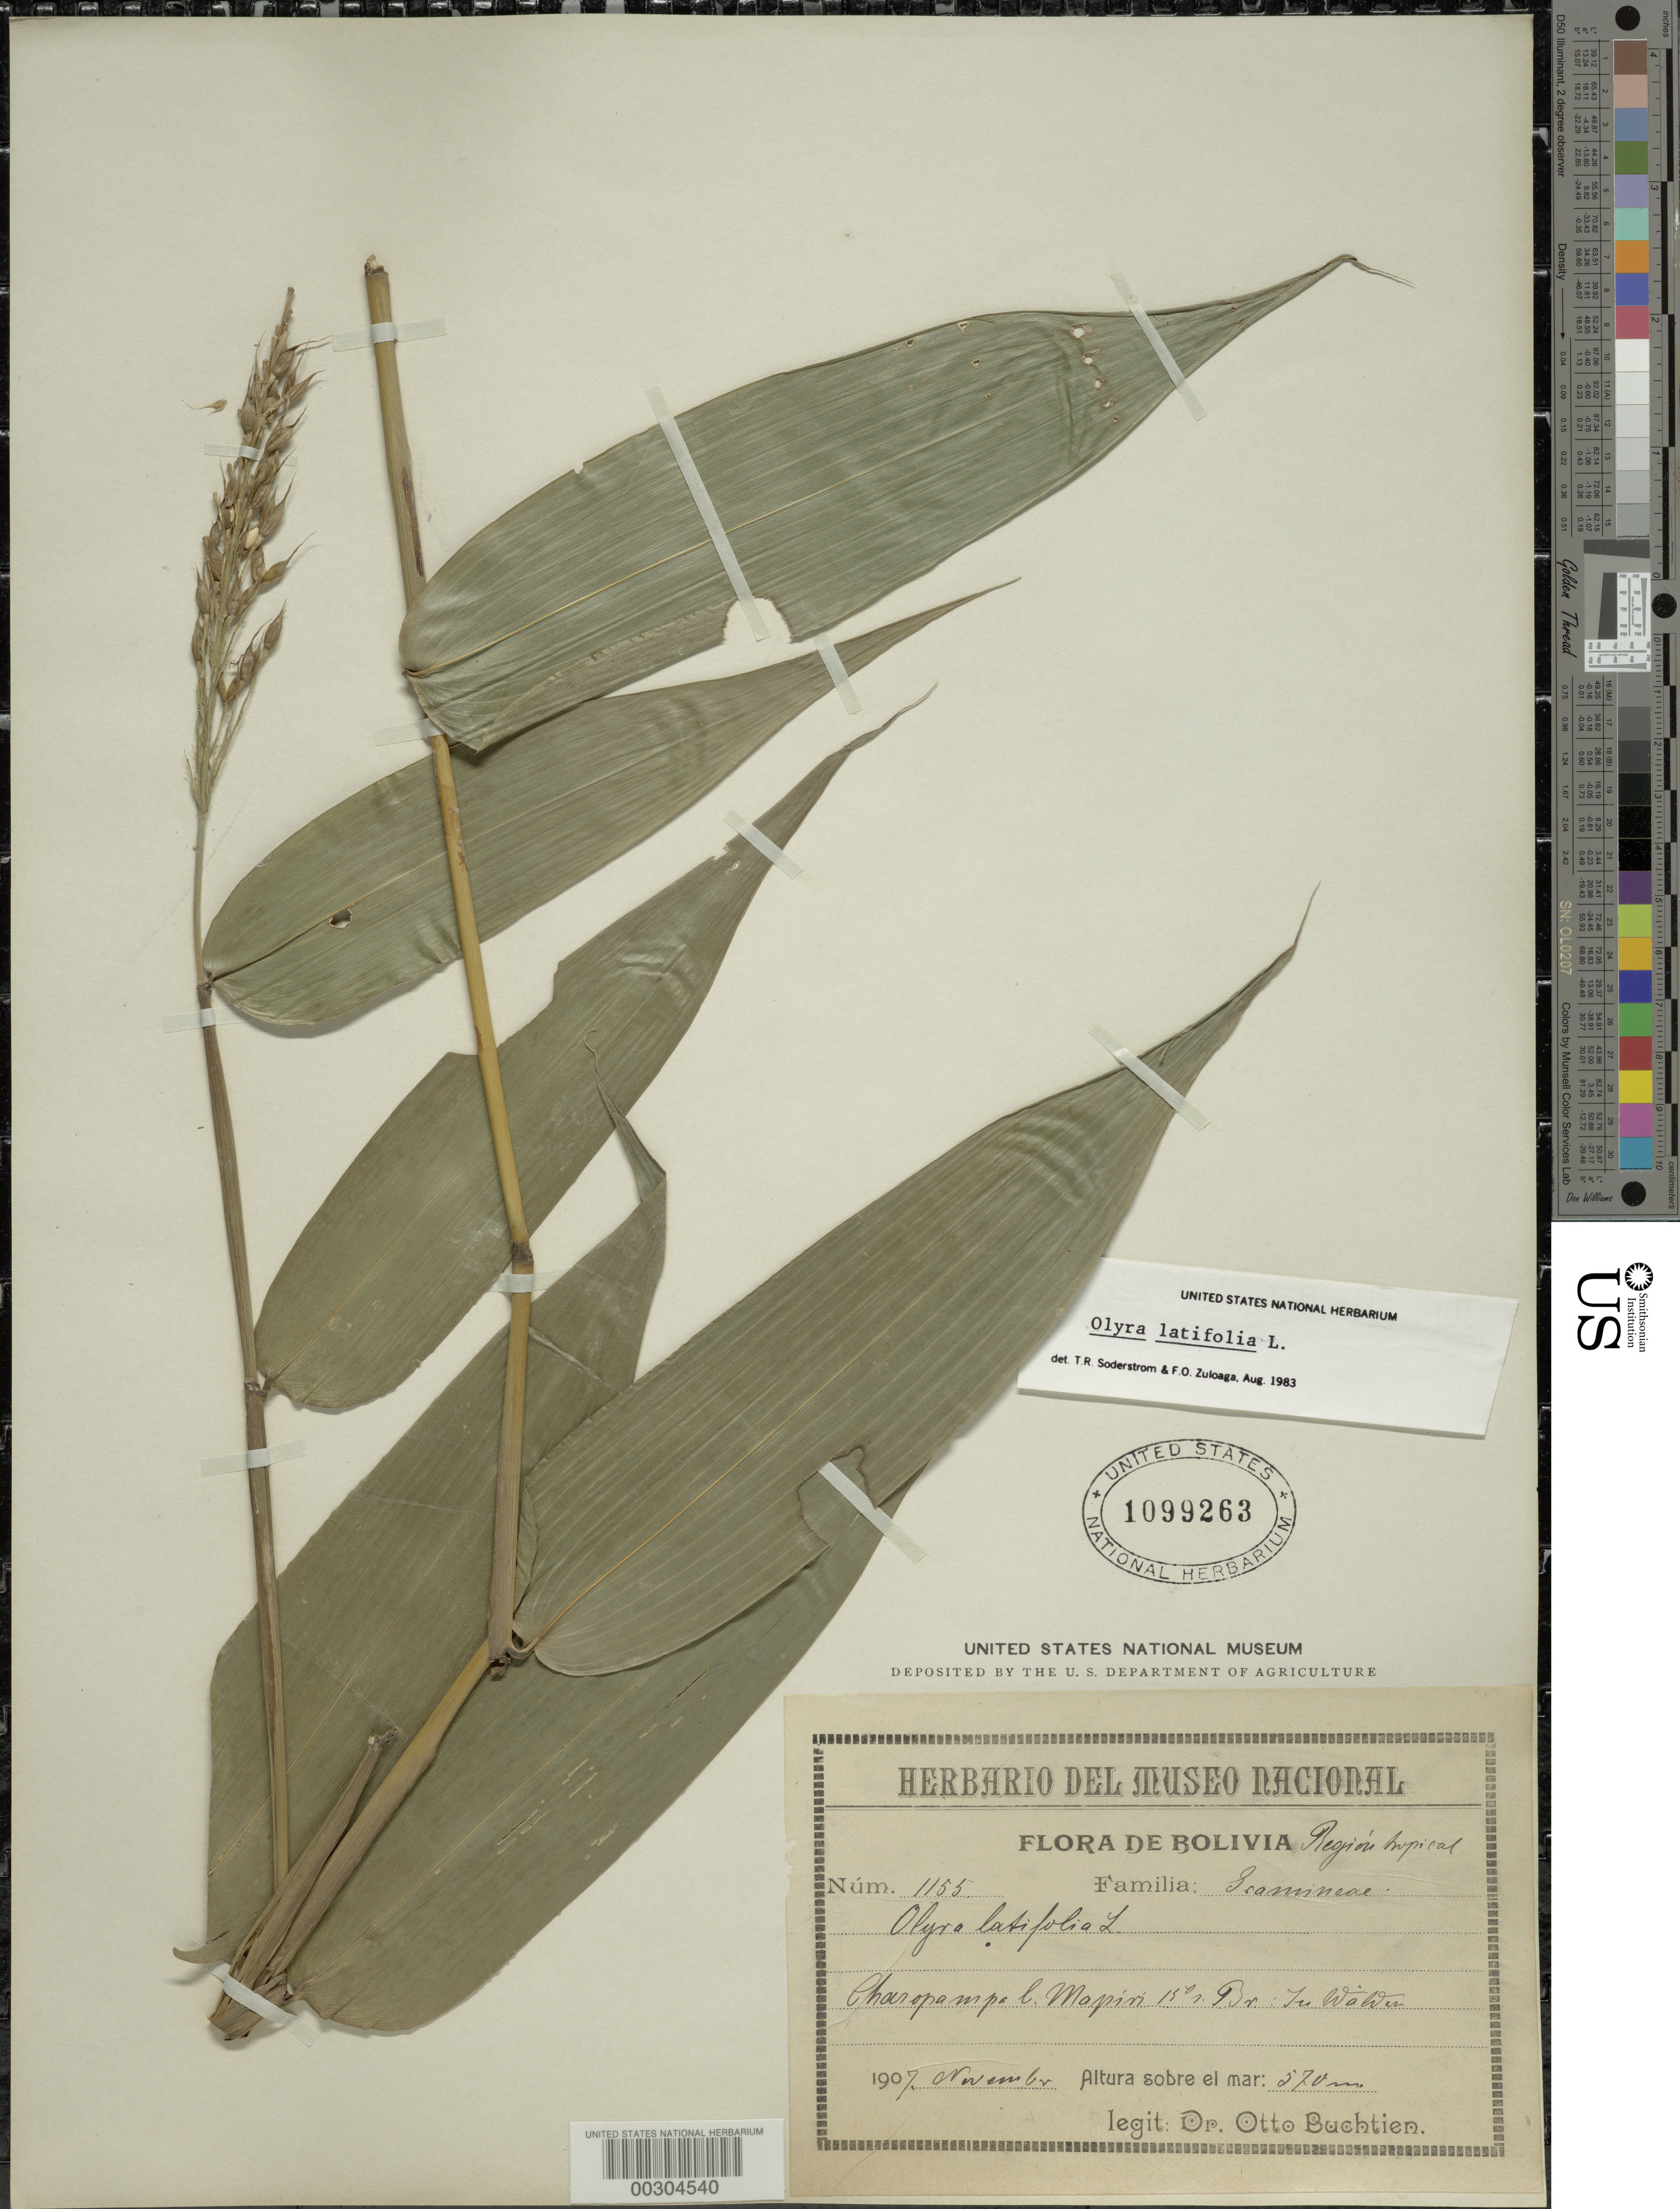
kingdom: Plantae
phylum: Tracheophyta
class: Liliopsida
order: Poales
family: Poaceae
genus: Olyra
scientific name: Olyra latifolia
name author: L.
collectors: O. Buchtien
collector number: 1155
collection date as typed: Nov 1907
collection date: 1907-11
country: Bolivia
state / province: La Paz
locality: Mapiri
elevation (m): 570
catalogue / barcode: US 1099263